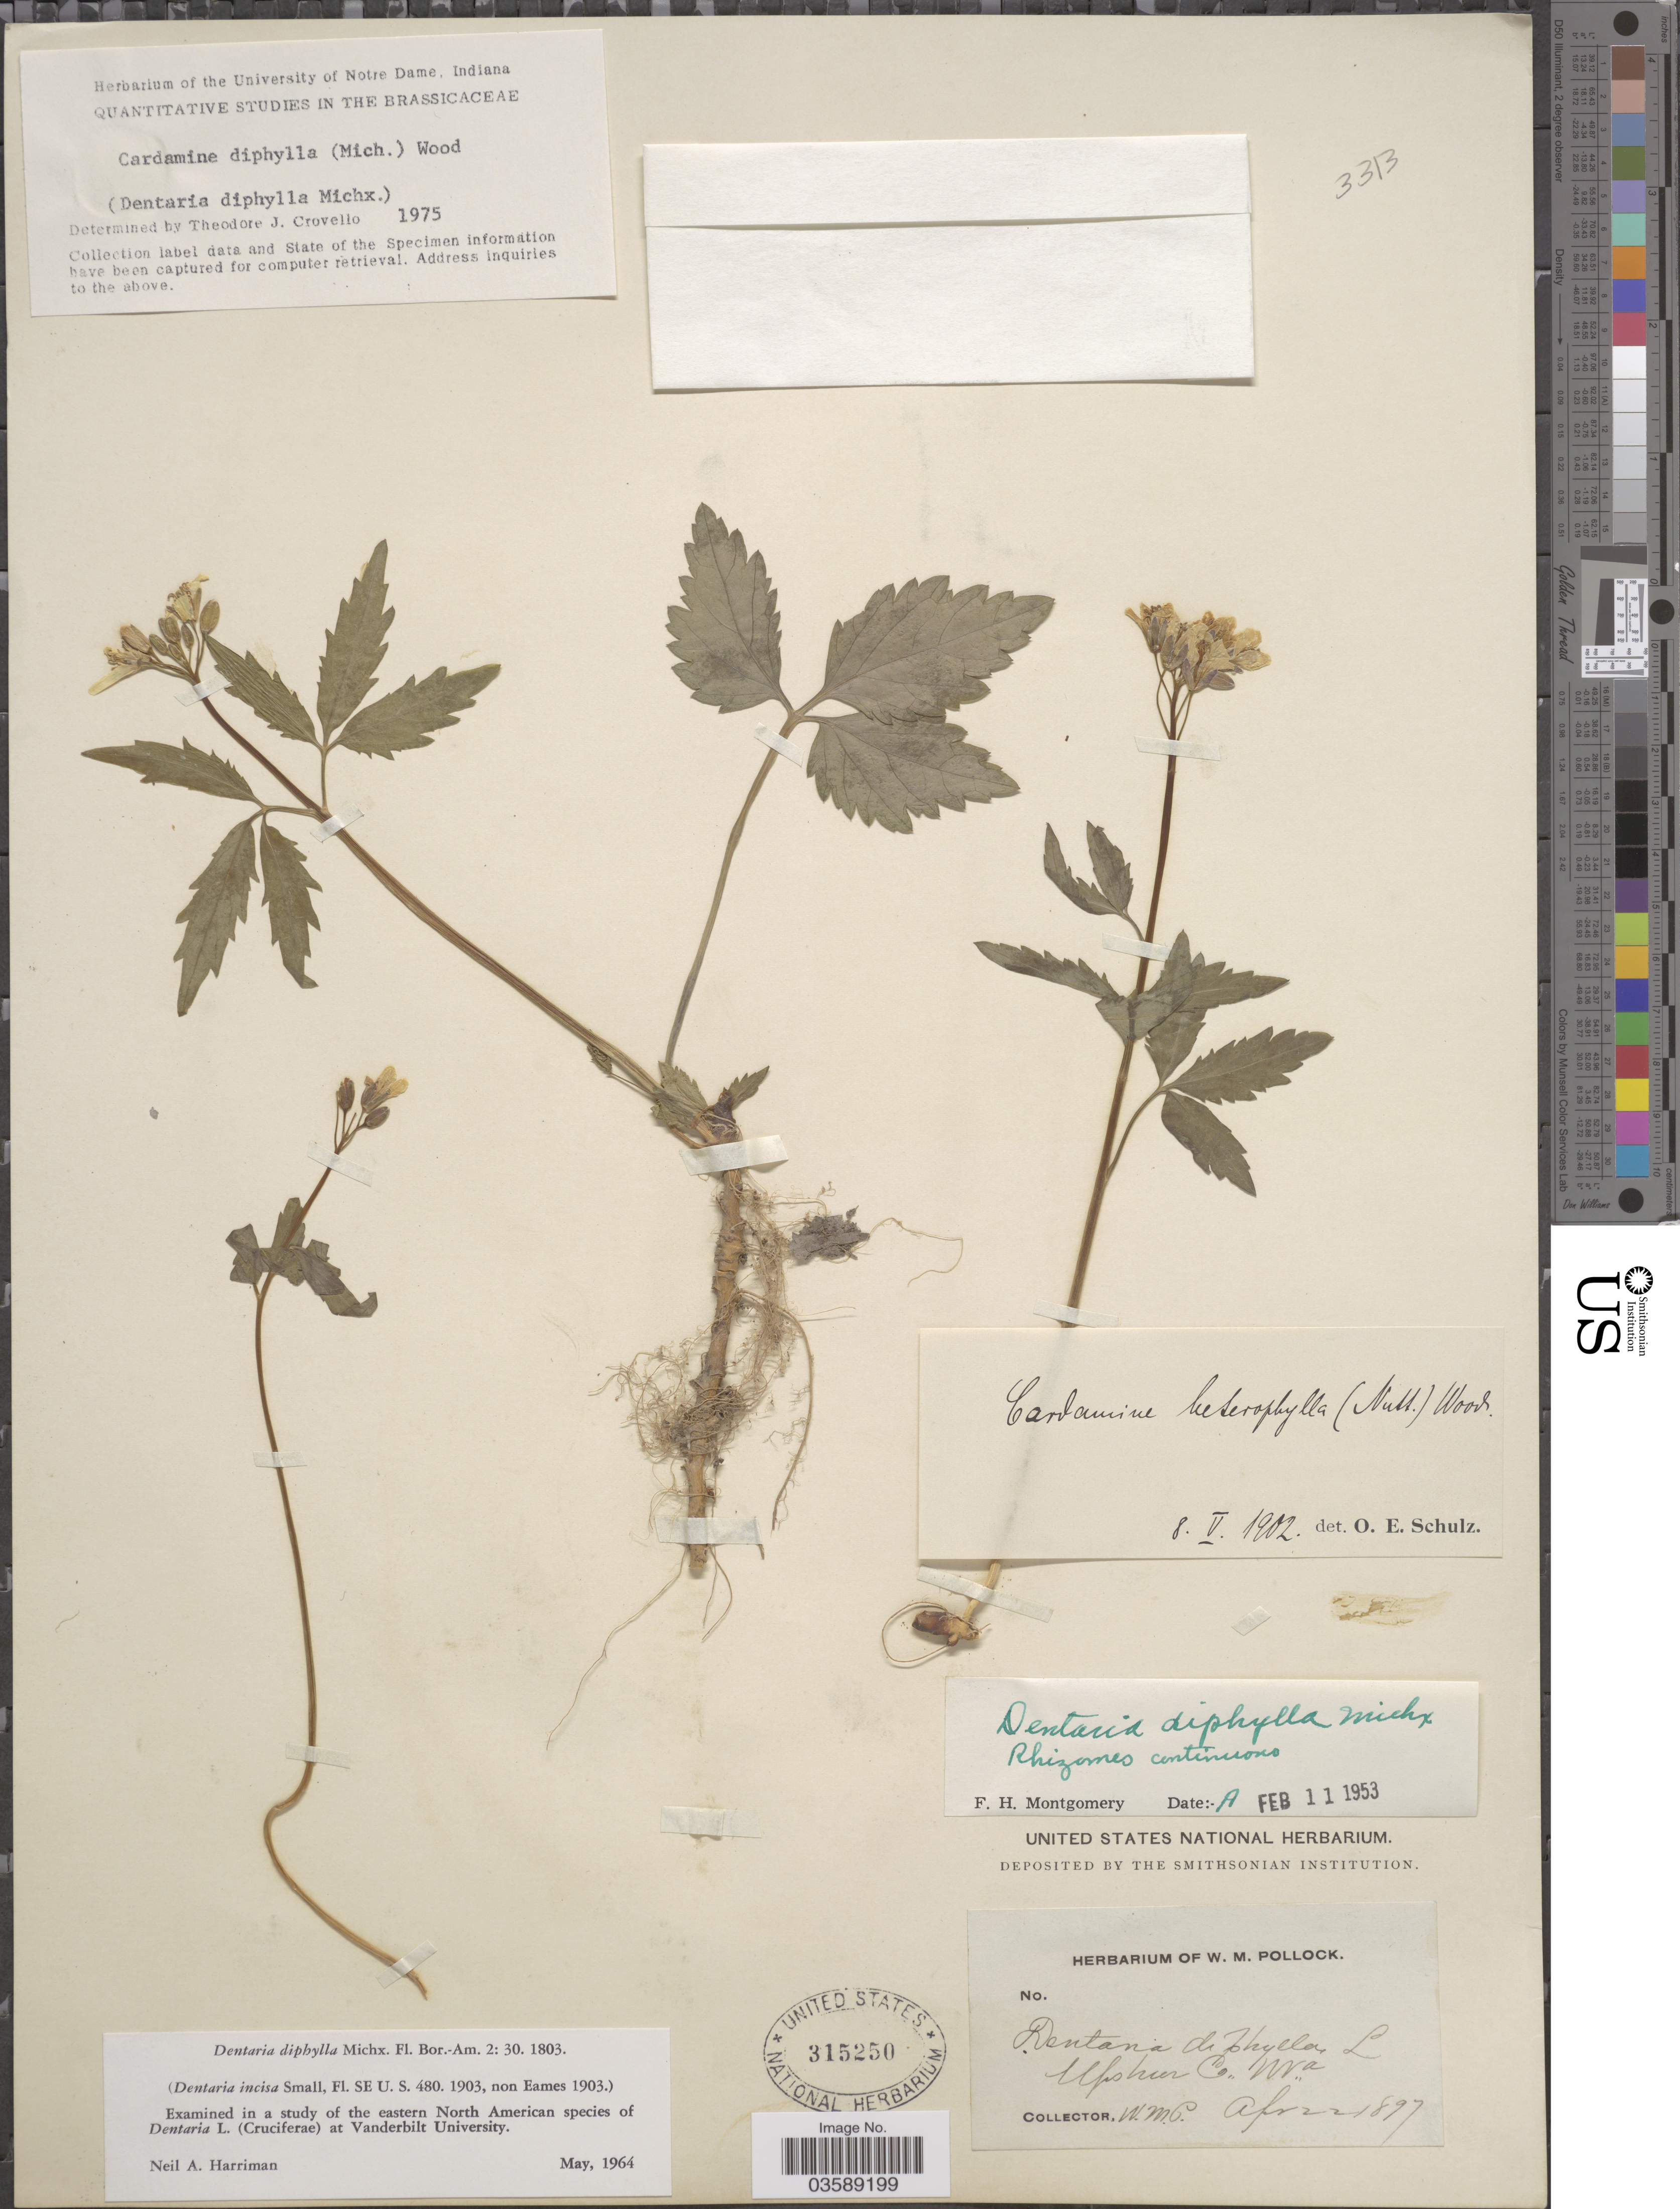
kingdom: Plantae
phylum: Tracheophyta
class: Magnoliopsida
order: Brassicales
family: Brassicaceae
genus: Cardamine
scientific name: Cardamine diphylla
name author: (Michx.) Alph. Wood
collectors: W. M. Pollock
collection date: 1897-04-22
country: United States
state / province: West Virginia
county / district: Upshur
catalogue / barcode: US 315250